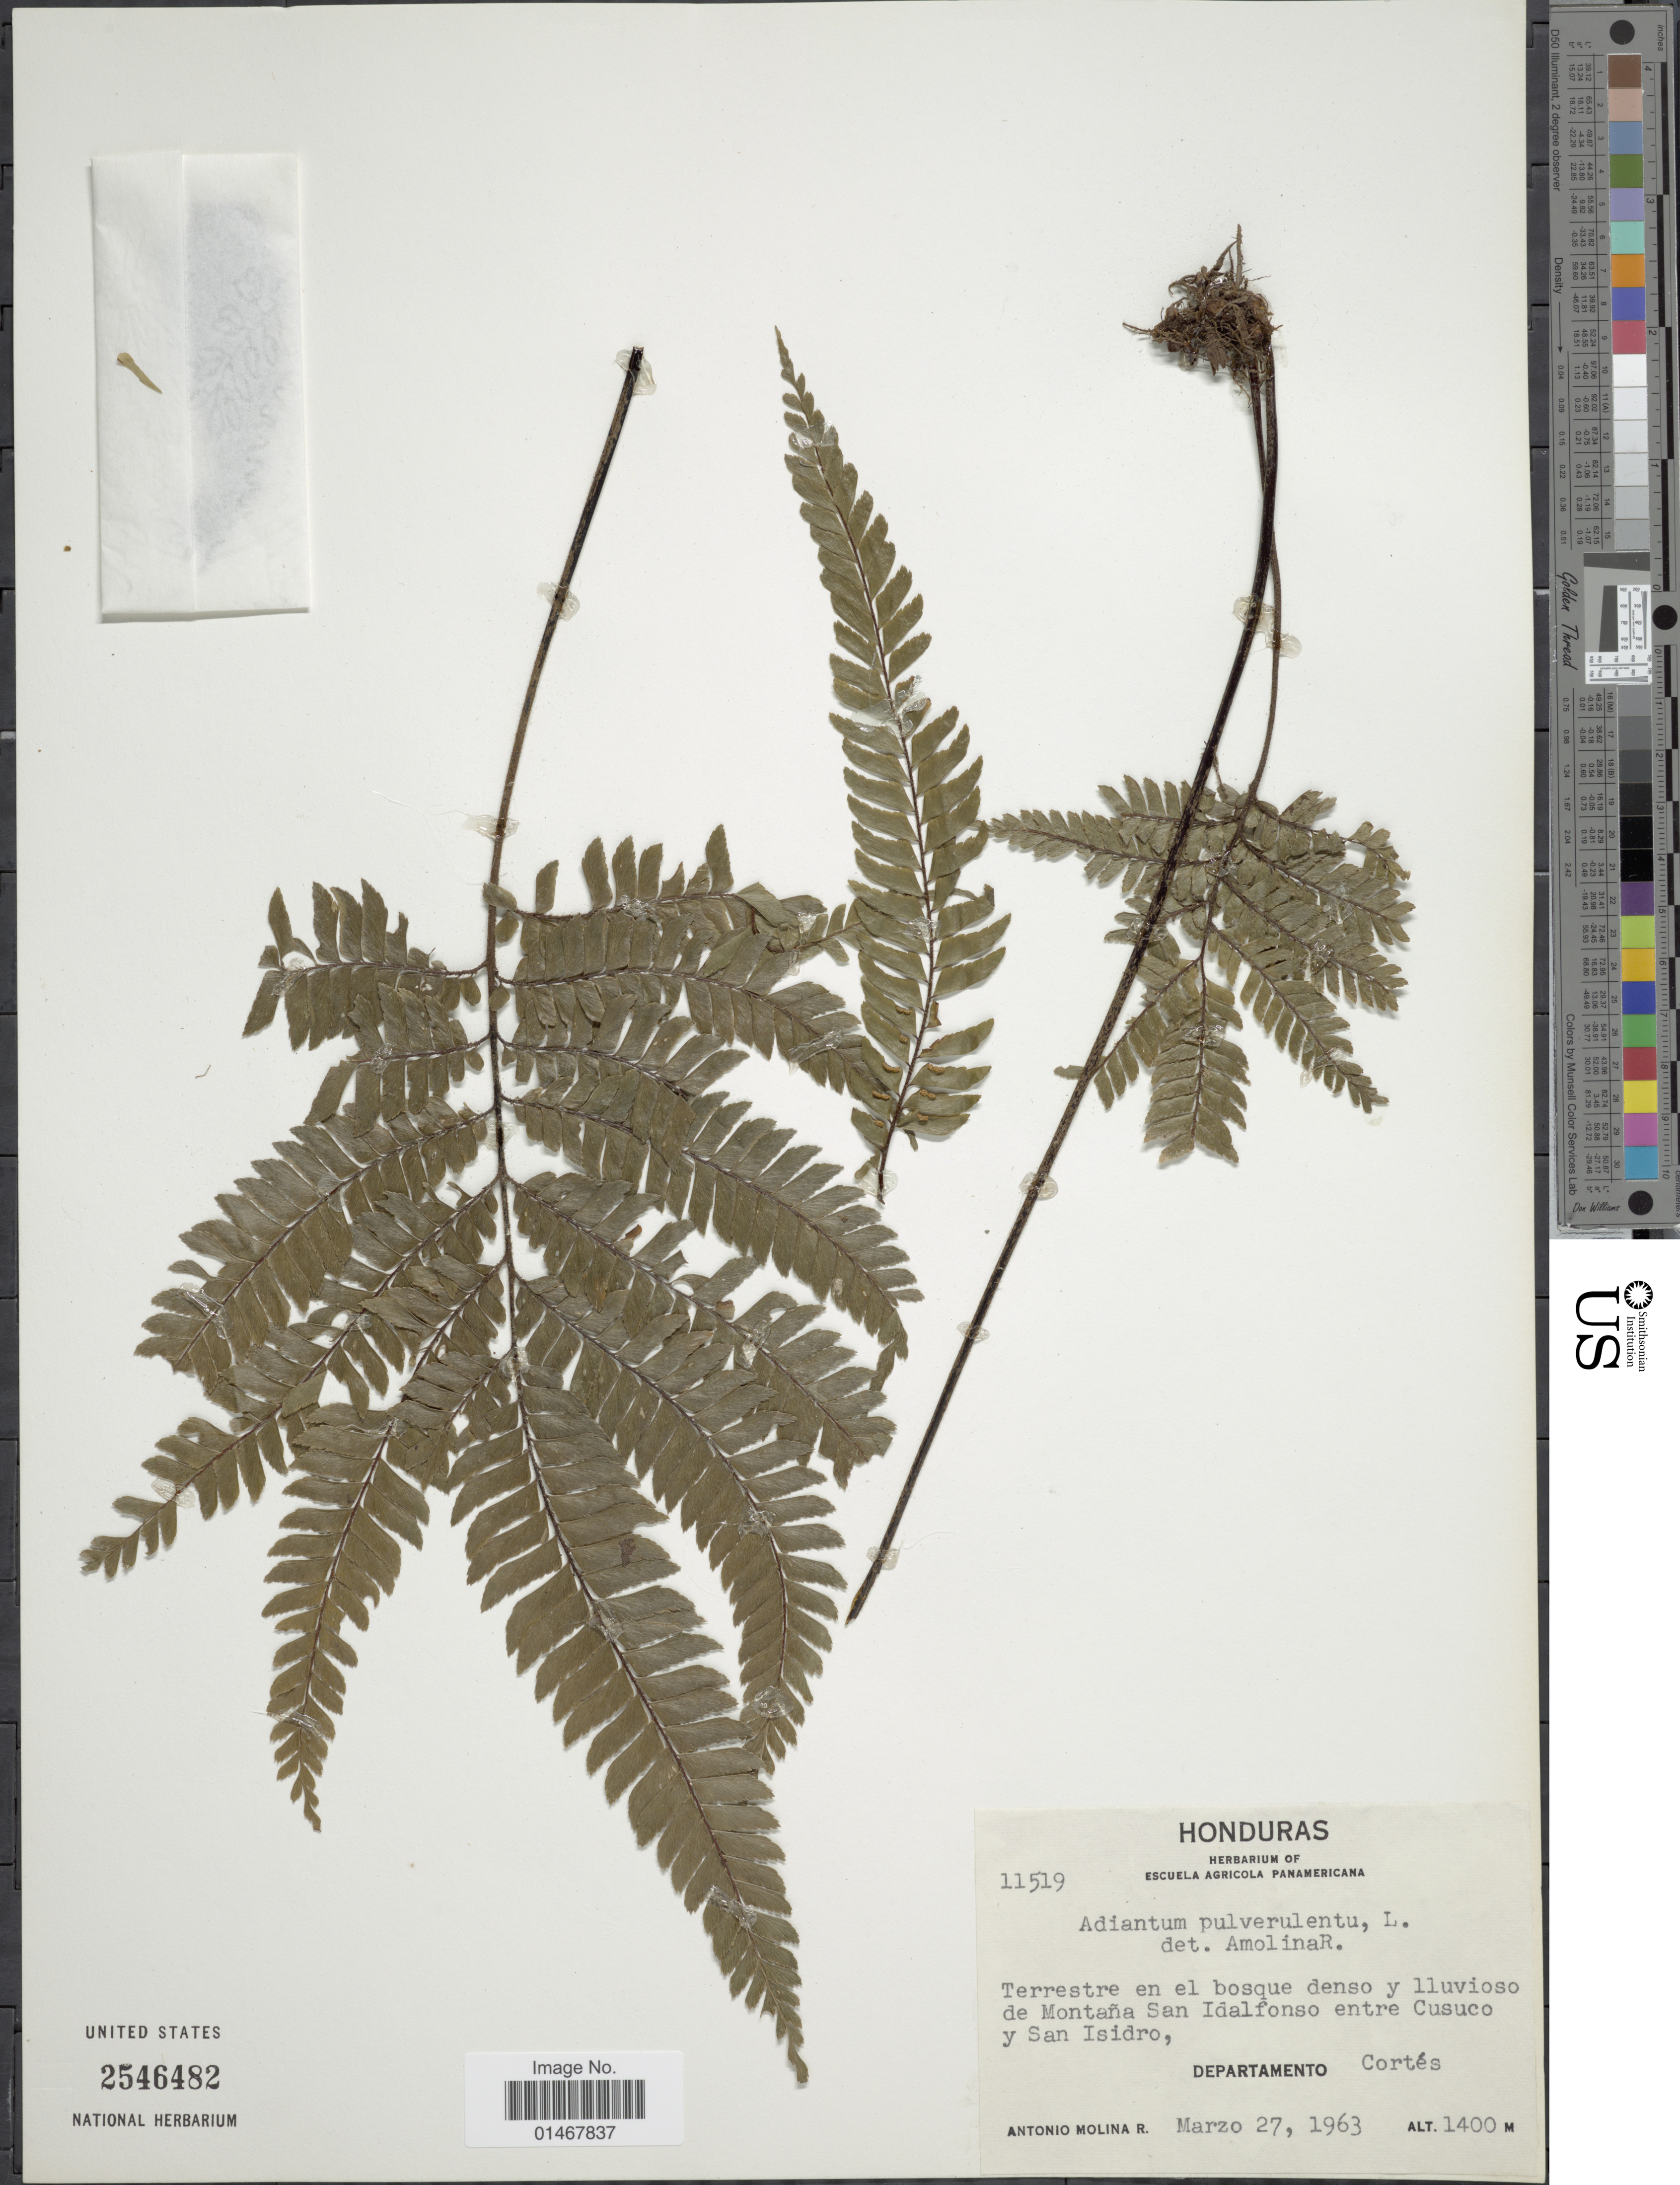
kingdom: Plantae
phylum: Tracheophyta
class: Polypodiopsida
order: Polypodiales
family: Pteridaceae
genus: Adiantum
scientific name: Adiantum pulverulentum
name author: L.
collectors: A. Molina R.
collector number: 11519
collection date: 1963-03-27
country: Honduras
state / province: Cortés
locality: Terrestre en el bosque dense y lluvioso de Montaña San Idalfonso entre Cusuco y San Isidro, Departamento Cortés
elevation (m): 1400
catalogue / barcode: US 2546482